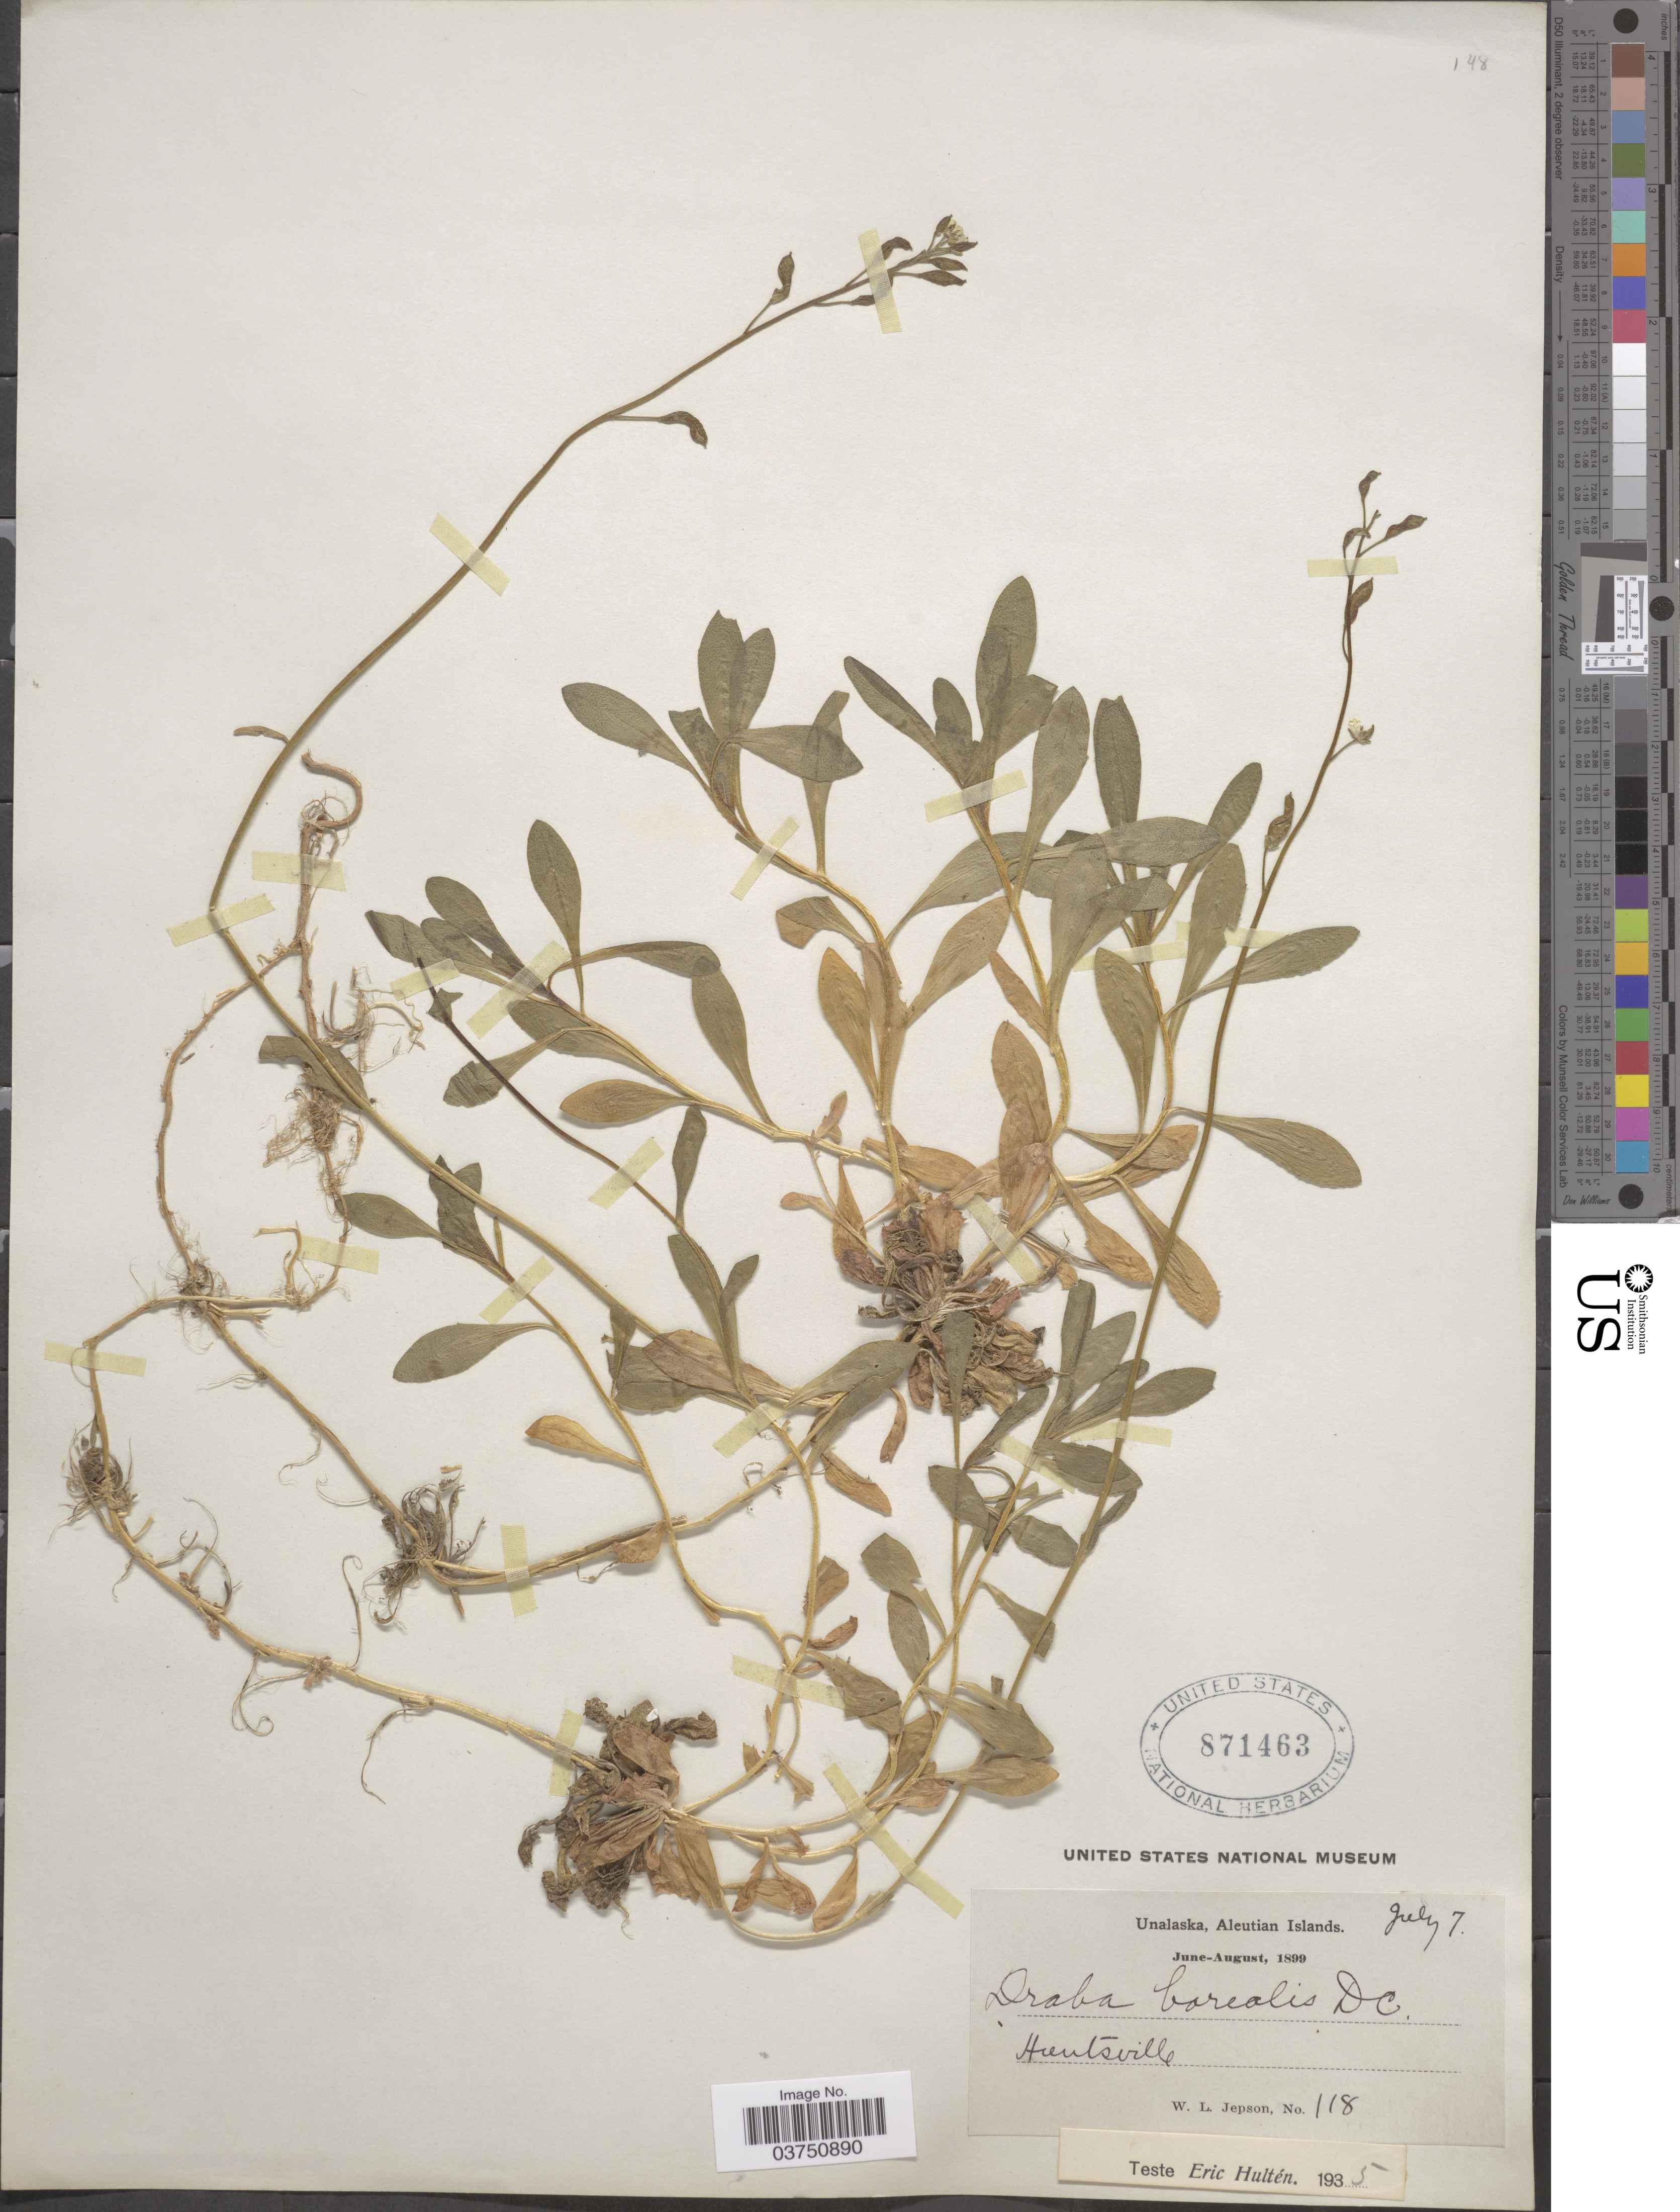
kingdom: Plantae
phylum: Tracheophyta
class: Magnoliopsida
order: Brassicales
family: Brassicaceae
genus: Draba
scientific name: Draba borealis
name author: DC.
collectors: W. L. Jepson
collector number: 118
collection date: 1899-07-07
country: United States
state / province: Alaska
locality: Unalaska, Aleutian Islands. Huntsville.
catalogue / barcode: US 871463